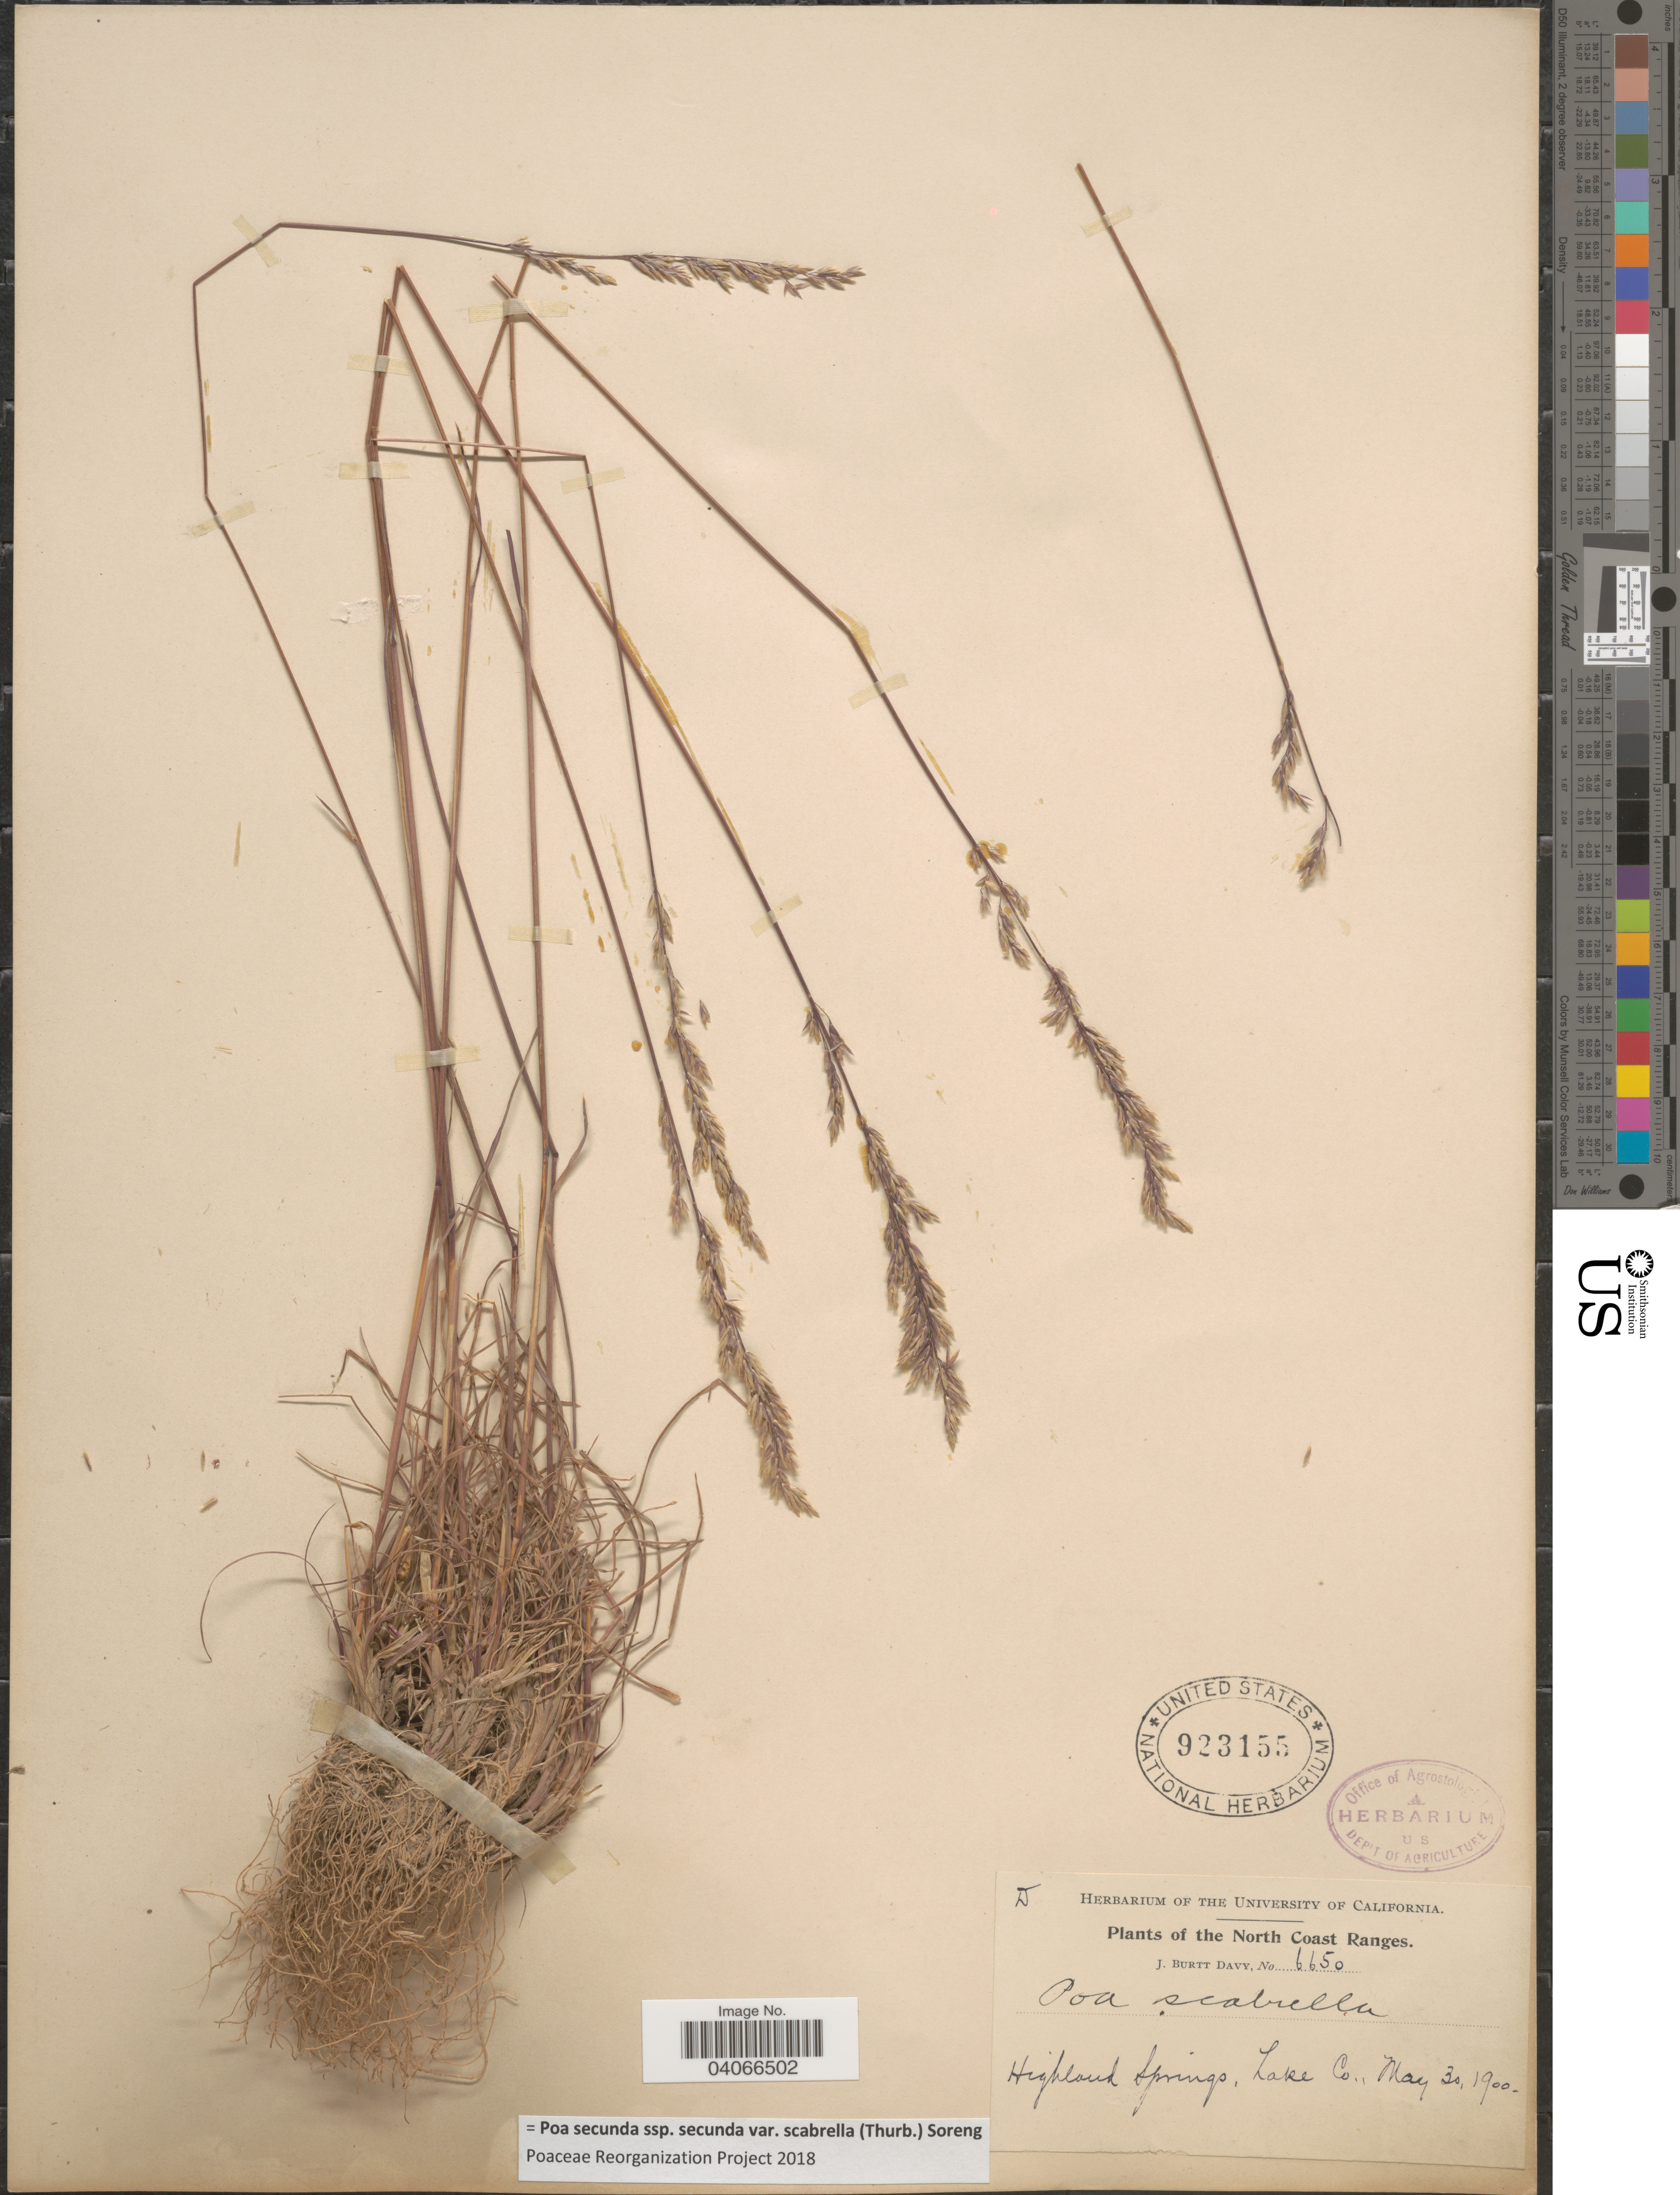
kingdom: Plantae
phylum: Tracheophyta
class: Liliopsida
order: Poales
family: Poaceae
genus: Poa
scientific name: Poa secunda subsp. secunda var. scabrella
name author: (Thurb.) Soreng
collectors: J. Burtt Davy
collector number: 6650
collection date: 1900-05-30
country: United States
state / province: California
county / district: Lake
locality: The North Coast Ranges. Highland Springs, Lake Co.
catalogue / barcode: US 923155